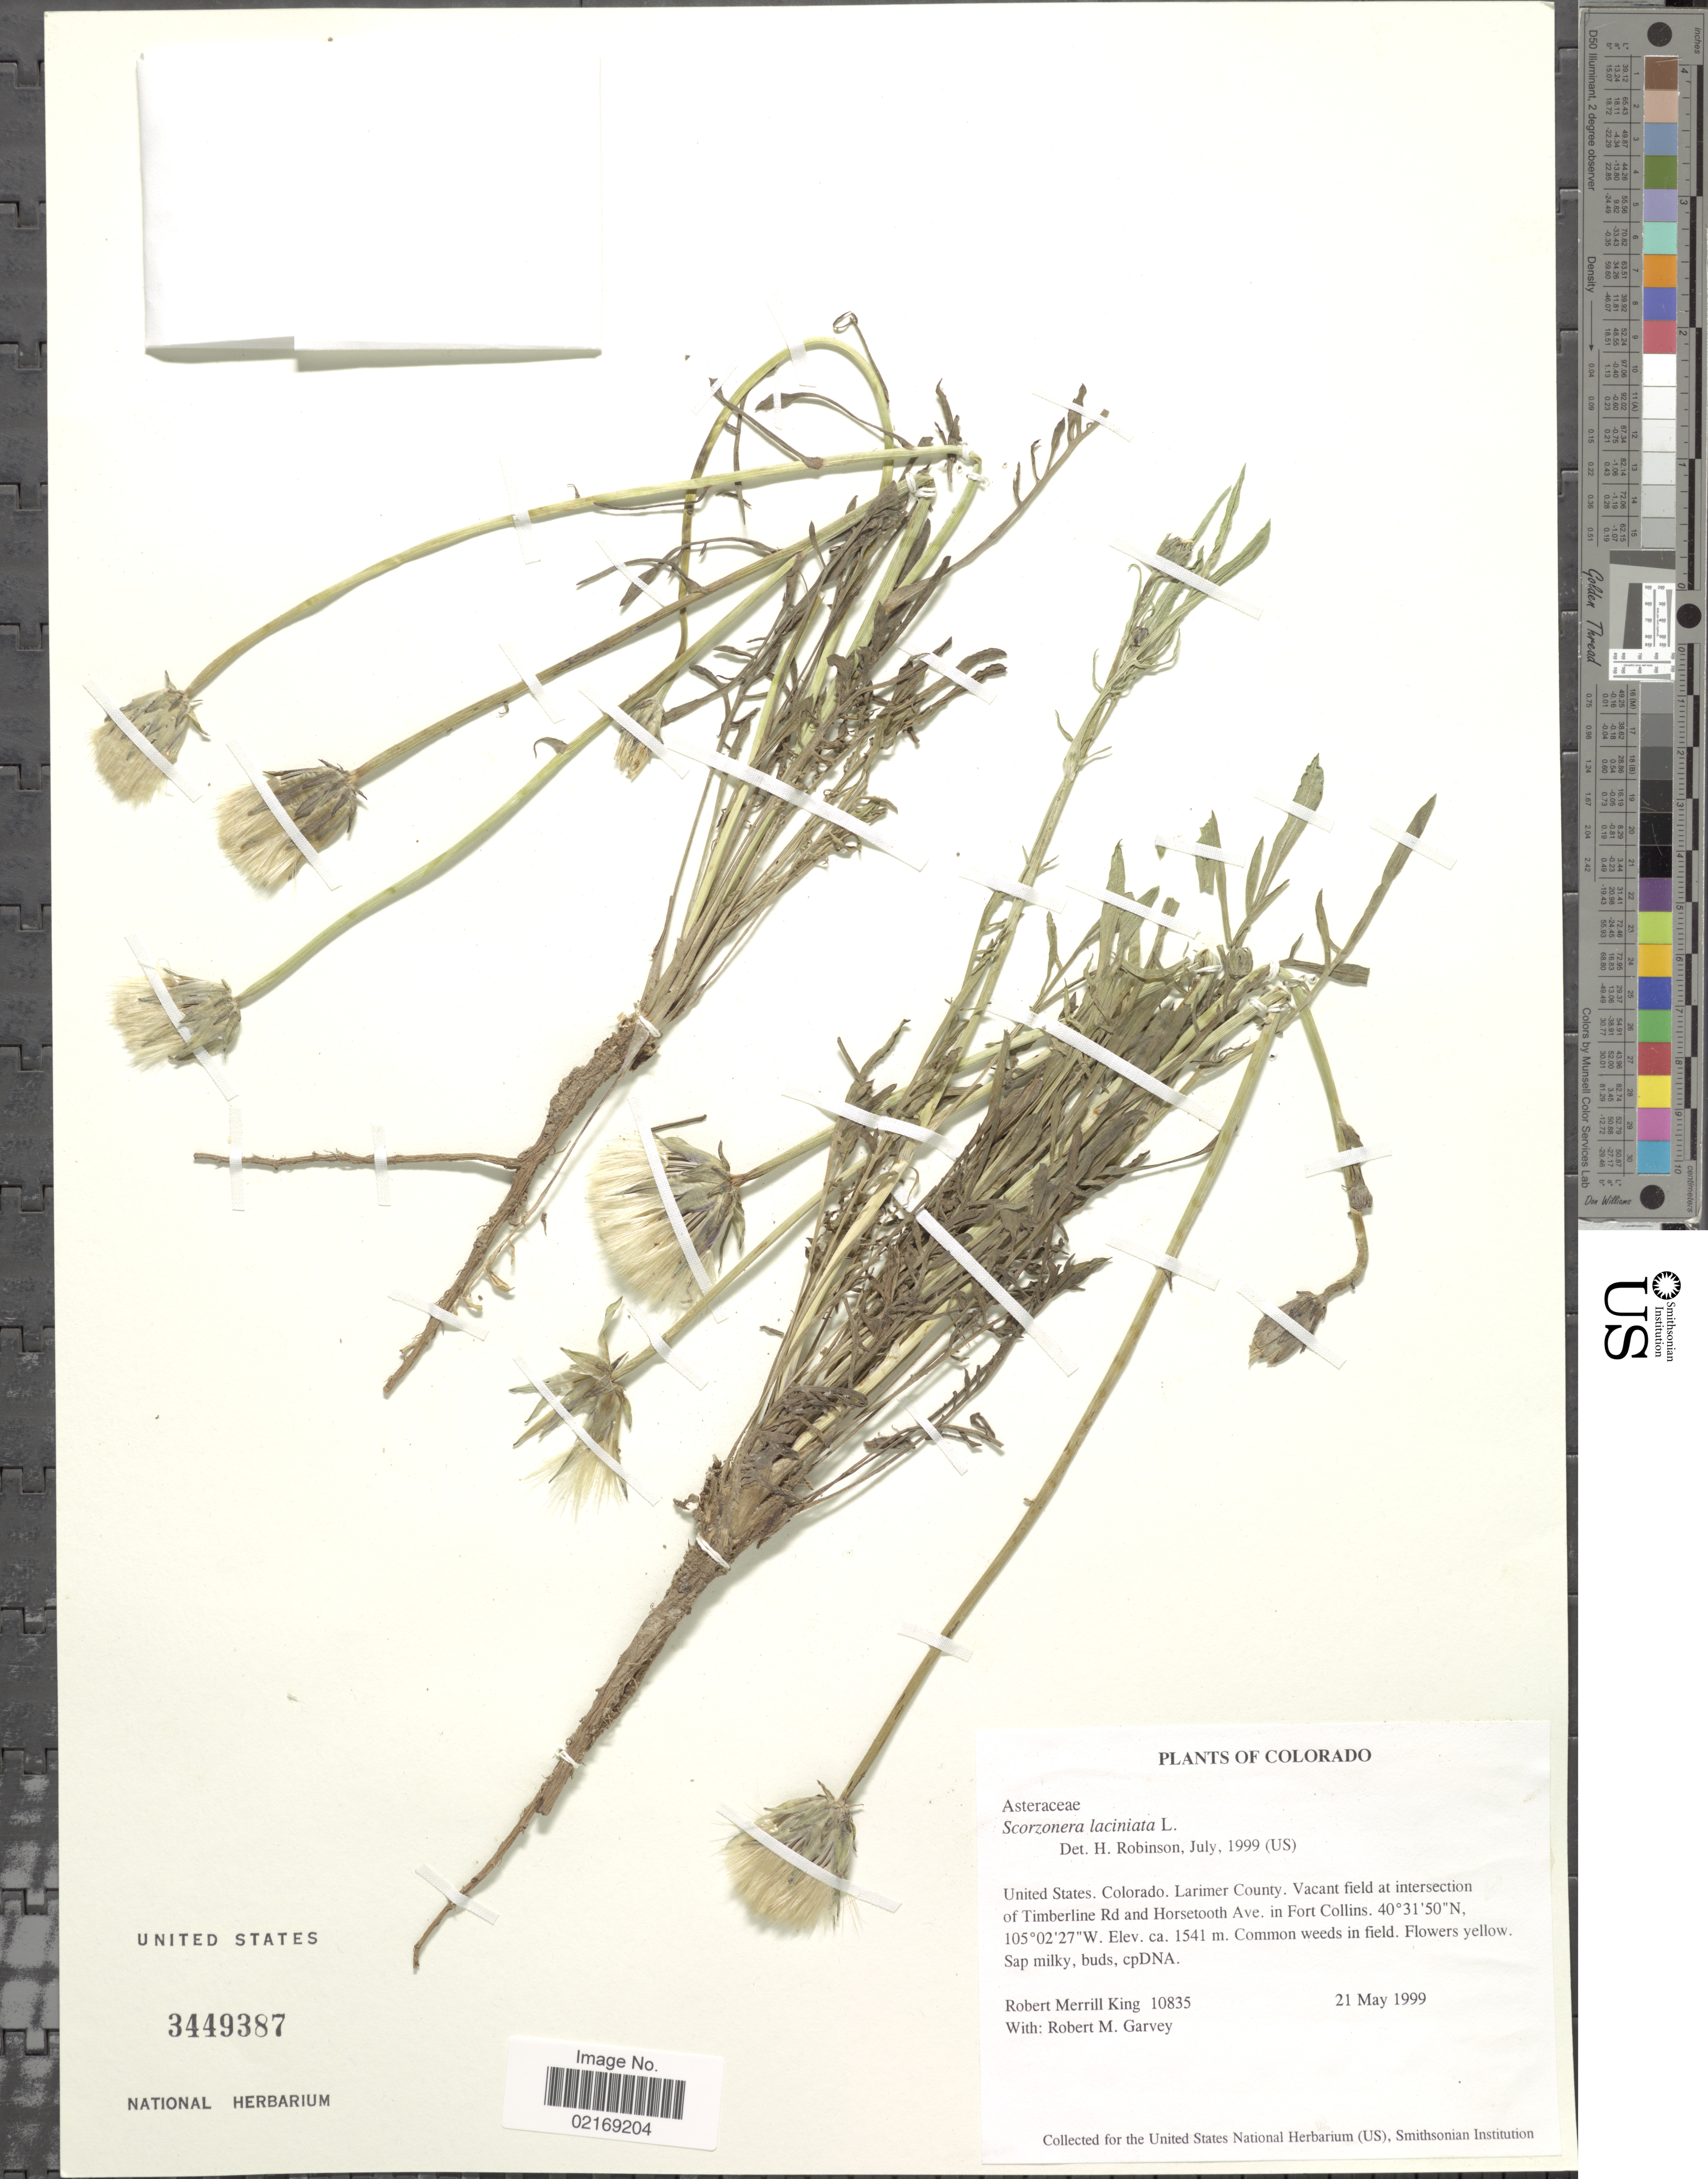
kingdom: Plantae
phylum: Tracheophyta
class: Magnoliopsida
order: Asterales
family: Asteraceae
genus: Scorzonera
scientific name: Scorzonera laciniata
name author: L.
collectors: R. M. King & R. Garvey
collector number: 10835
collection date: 1999-05-21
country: United States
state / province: Colorado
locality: Larimer County, Vacant field at intersection of Timberline Rd and Horsetooth Ave, in Fort Collins, common weeds in field.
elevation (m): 1541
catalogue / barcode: US 3449387